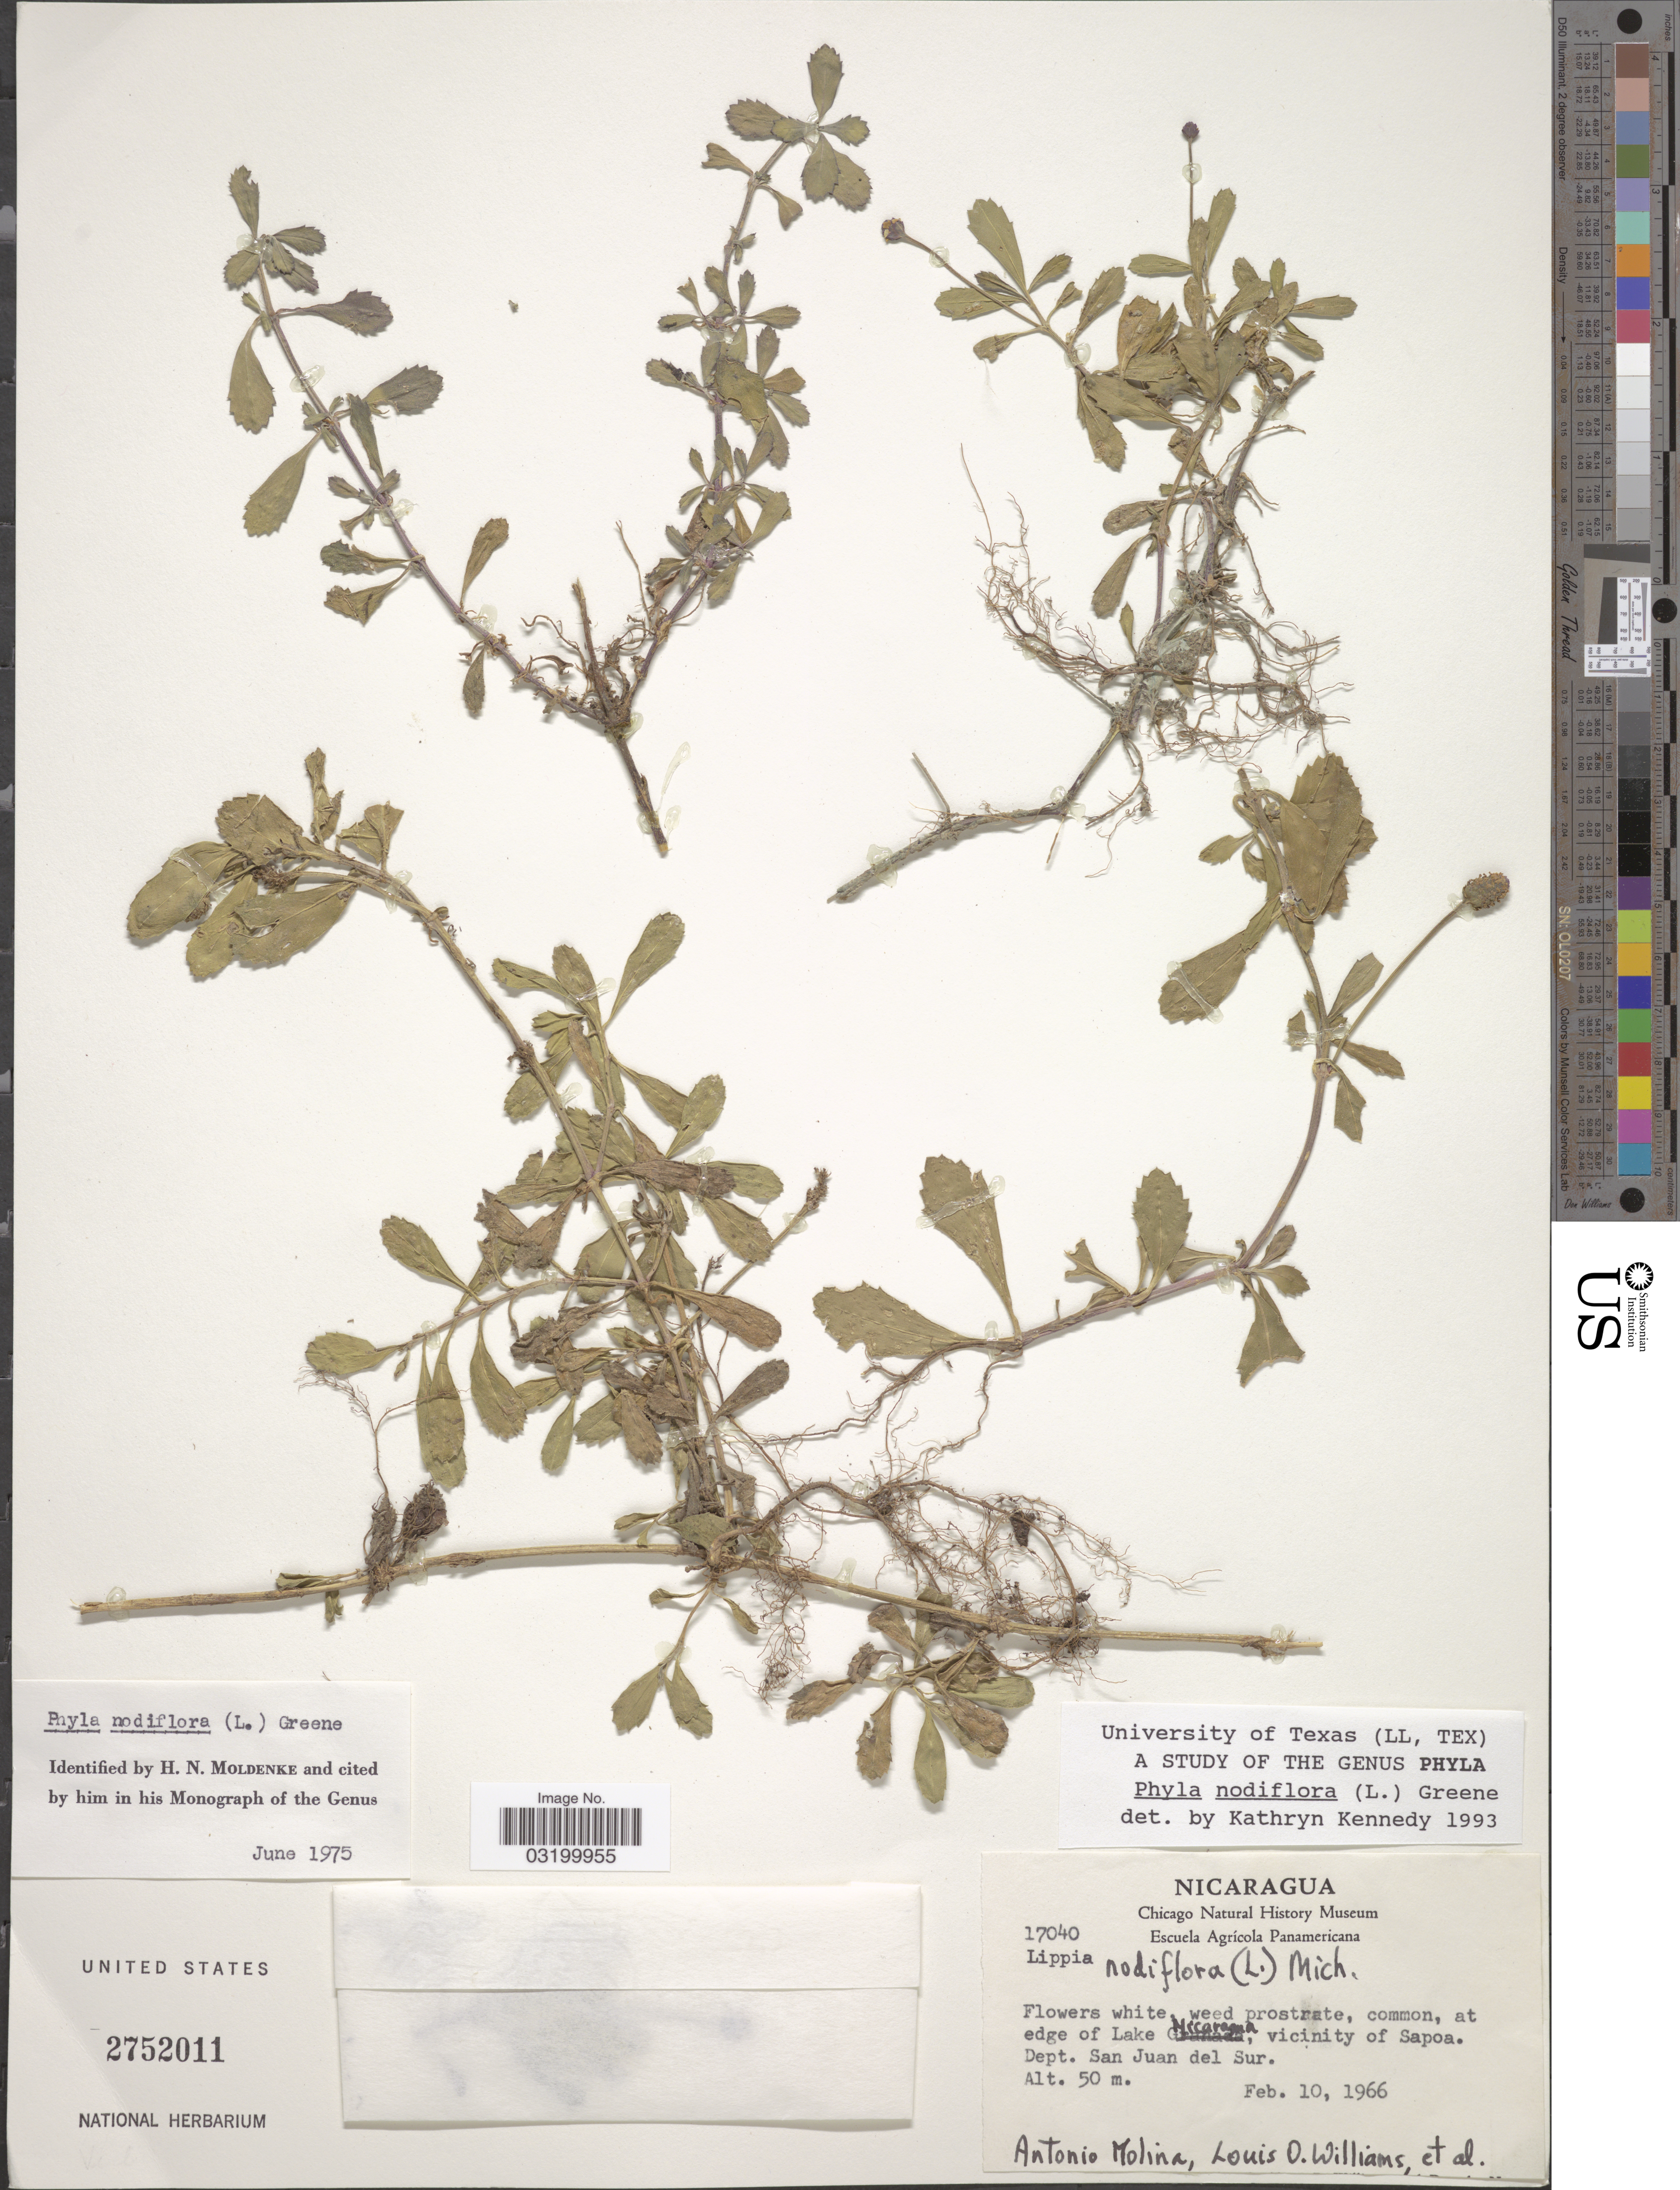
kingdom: Plantae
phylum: Tracheophyta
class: Magnoliopsida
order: Lamiales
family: Verbenaceae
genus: Phyla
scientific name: Phyla nodiflora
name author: (L.) Greene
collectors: A. Molina, L. O. Williams & et al.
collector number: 17040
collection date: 1966-02-10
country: Nicaragua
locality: At edge of Lake Nicaragua, vicinity of Sapoa. Dept. San Juan del Sur.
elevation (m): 50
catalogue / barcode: US 2752011